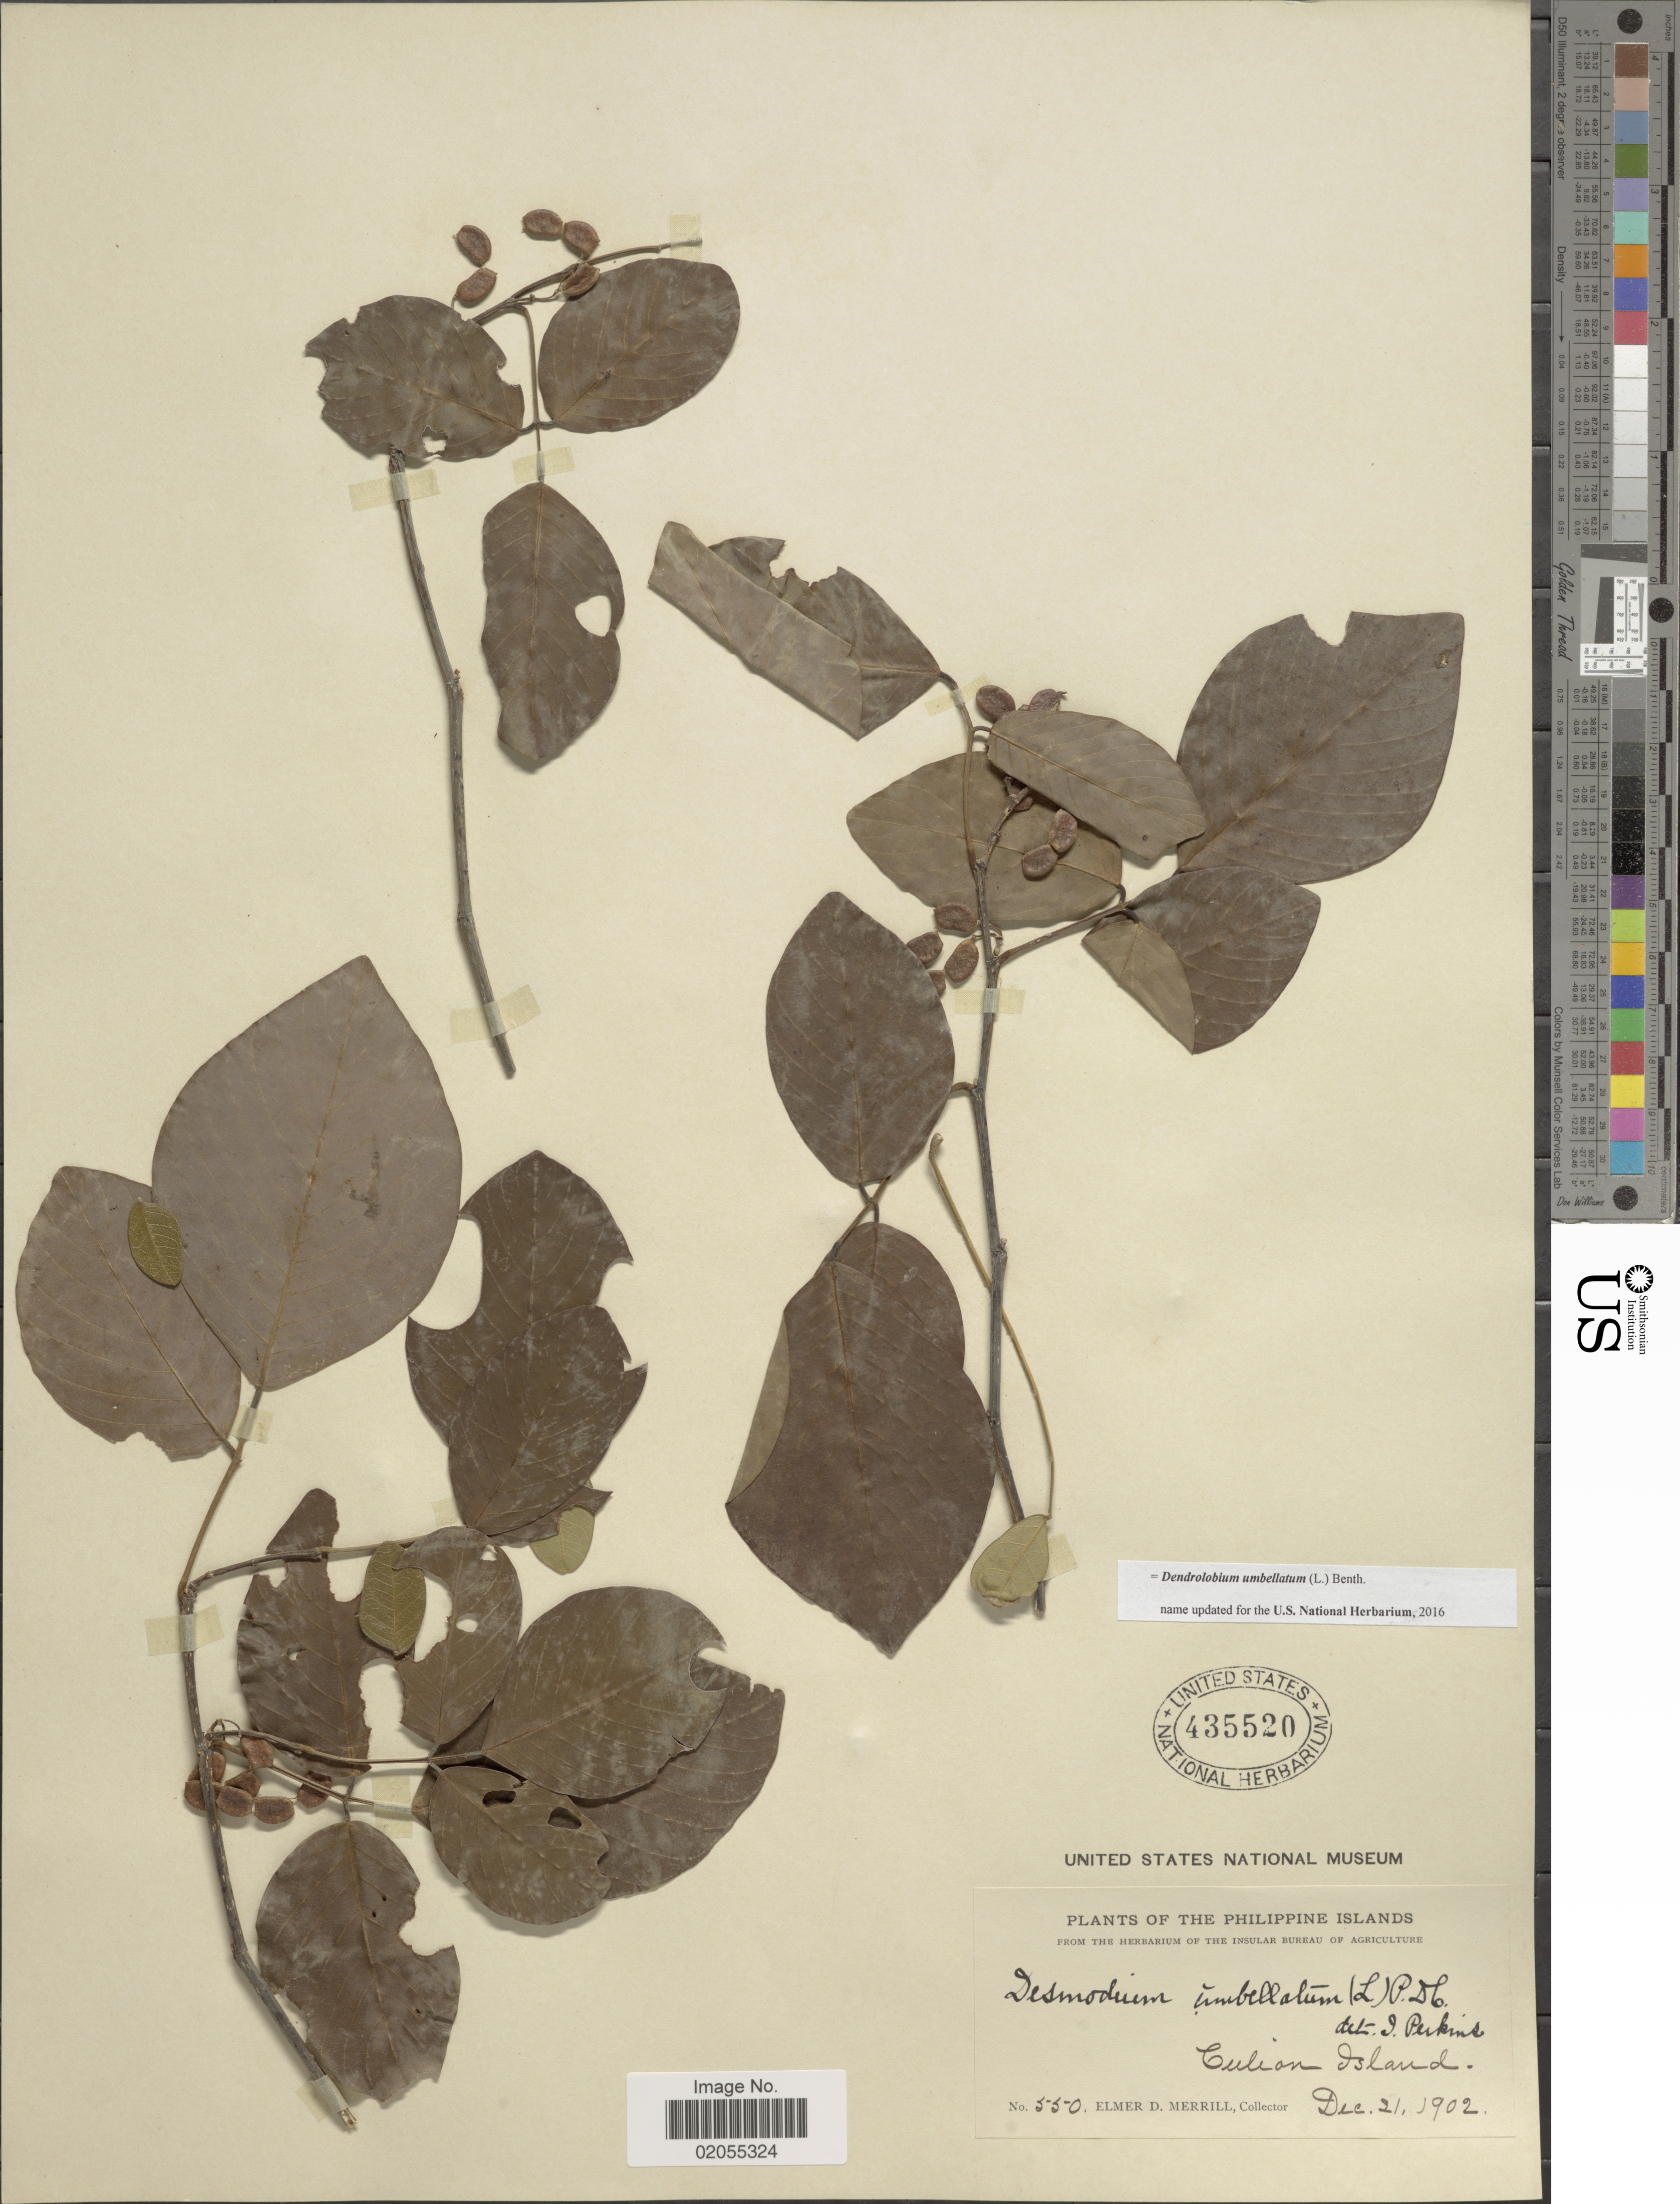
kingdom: Plantae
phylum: Tracheophyta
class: Magnoliopsida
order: Fabales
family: Fabaceae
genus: Dendrolobium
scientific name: Dendrolobium umbellatum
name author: (L.) Benth.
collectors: E. D. Merrill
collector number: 550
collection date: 1902-12-21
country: Philippines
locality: Philippine Islands, Culian Island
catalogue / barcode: US 435520